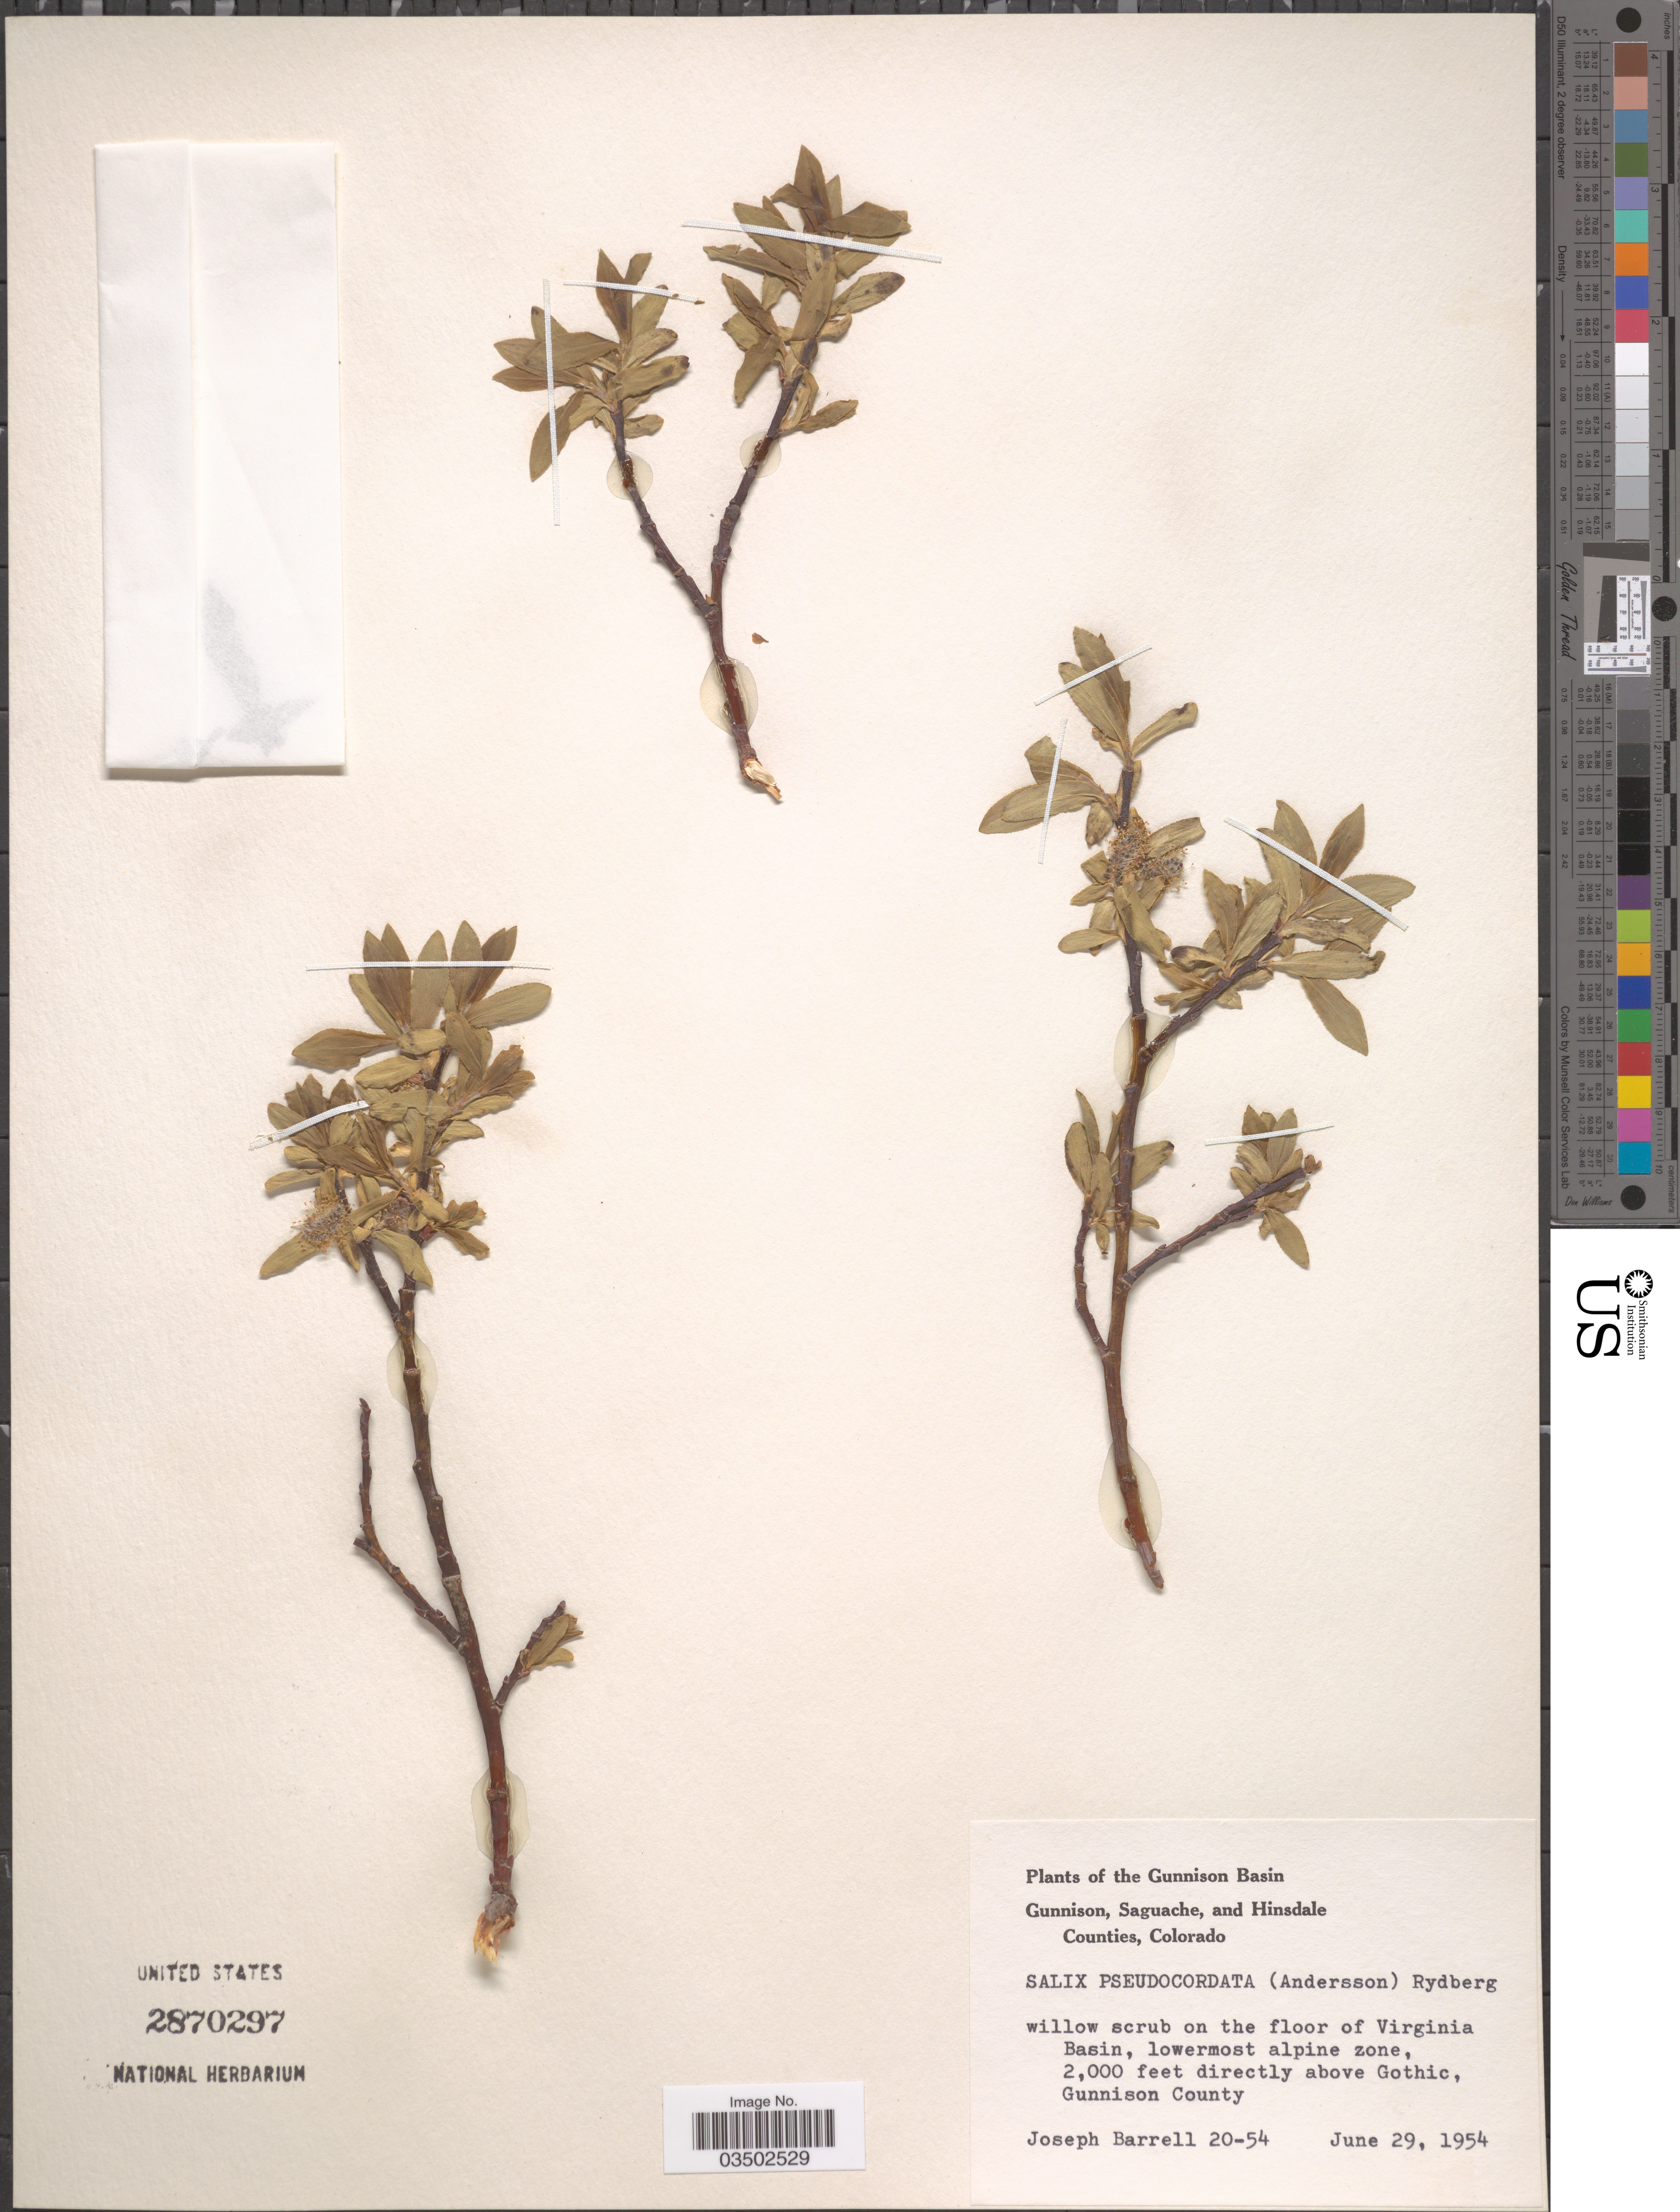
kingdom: Plantae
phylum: Tracheophyta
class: Magnoliopsida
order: Malpighiales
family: Salicaceae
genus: Salix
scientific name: Salix pseudocordata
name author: (Andersson) Andersson ex Rydb.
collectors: J. Barrell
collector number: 20-54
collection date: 1954-06-29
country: United States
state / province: Colorado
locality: The Gunnison Basin. Floor of Virginia Basin, lowermost alpine zone, directly above Gothic, Gunnison County.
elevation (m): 610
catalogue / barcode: US 2870297